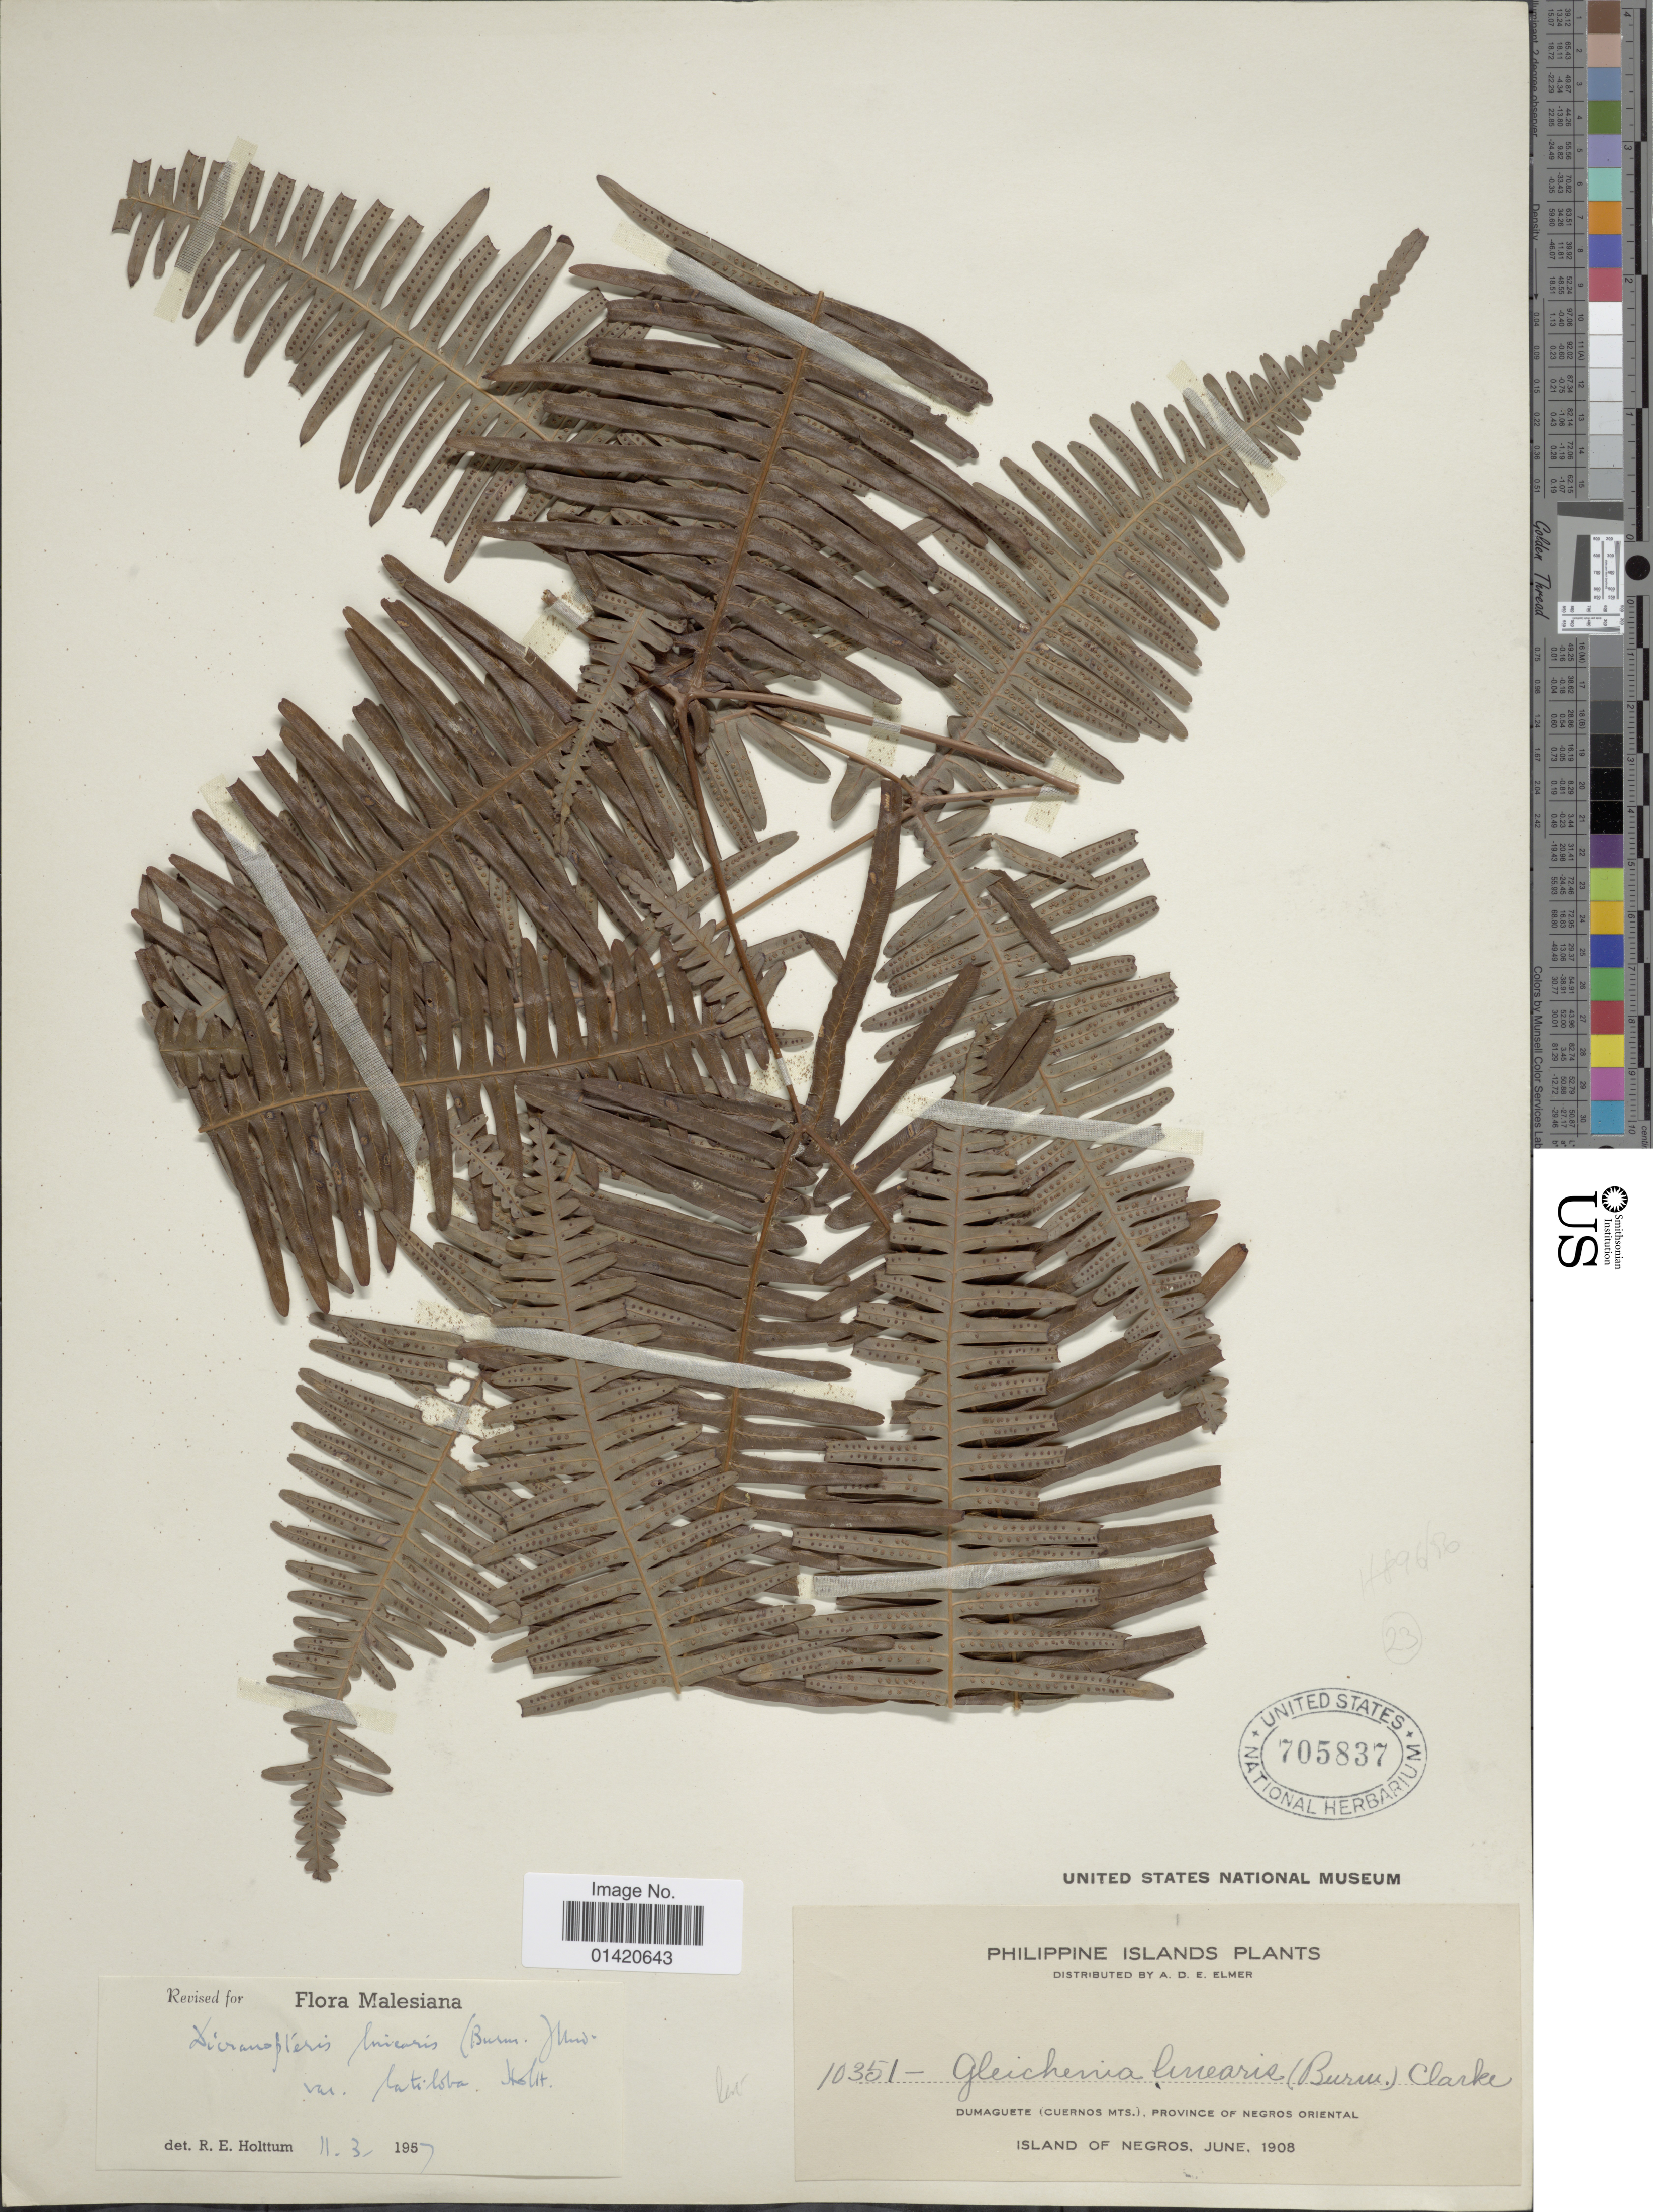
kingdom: Plantae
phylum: Tracheophyta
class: Polypodiopsida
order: Gleicheniales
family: Gleicheniaceae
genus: Dicranopteris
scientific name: Dicranopteris linearis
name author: (Burm. f.) Underw.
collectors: A. D. E. Elmer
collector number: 10351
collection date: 1908-06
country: Philippines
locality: Dumaguete (Cuernos Mts), Province of Negros Oriental, Island of Negros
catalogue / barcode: US 705837